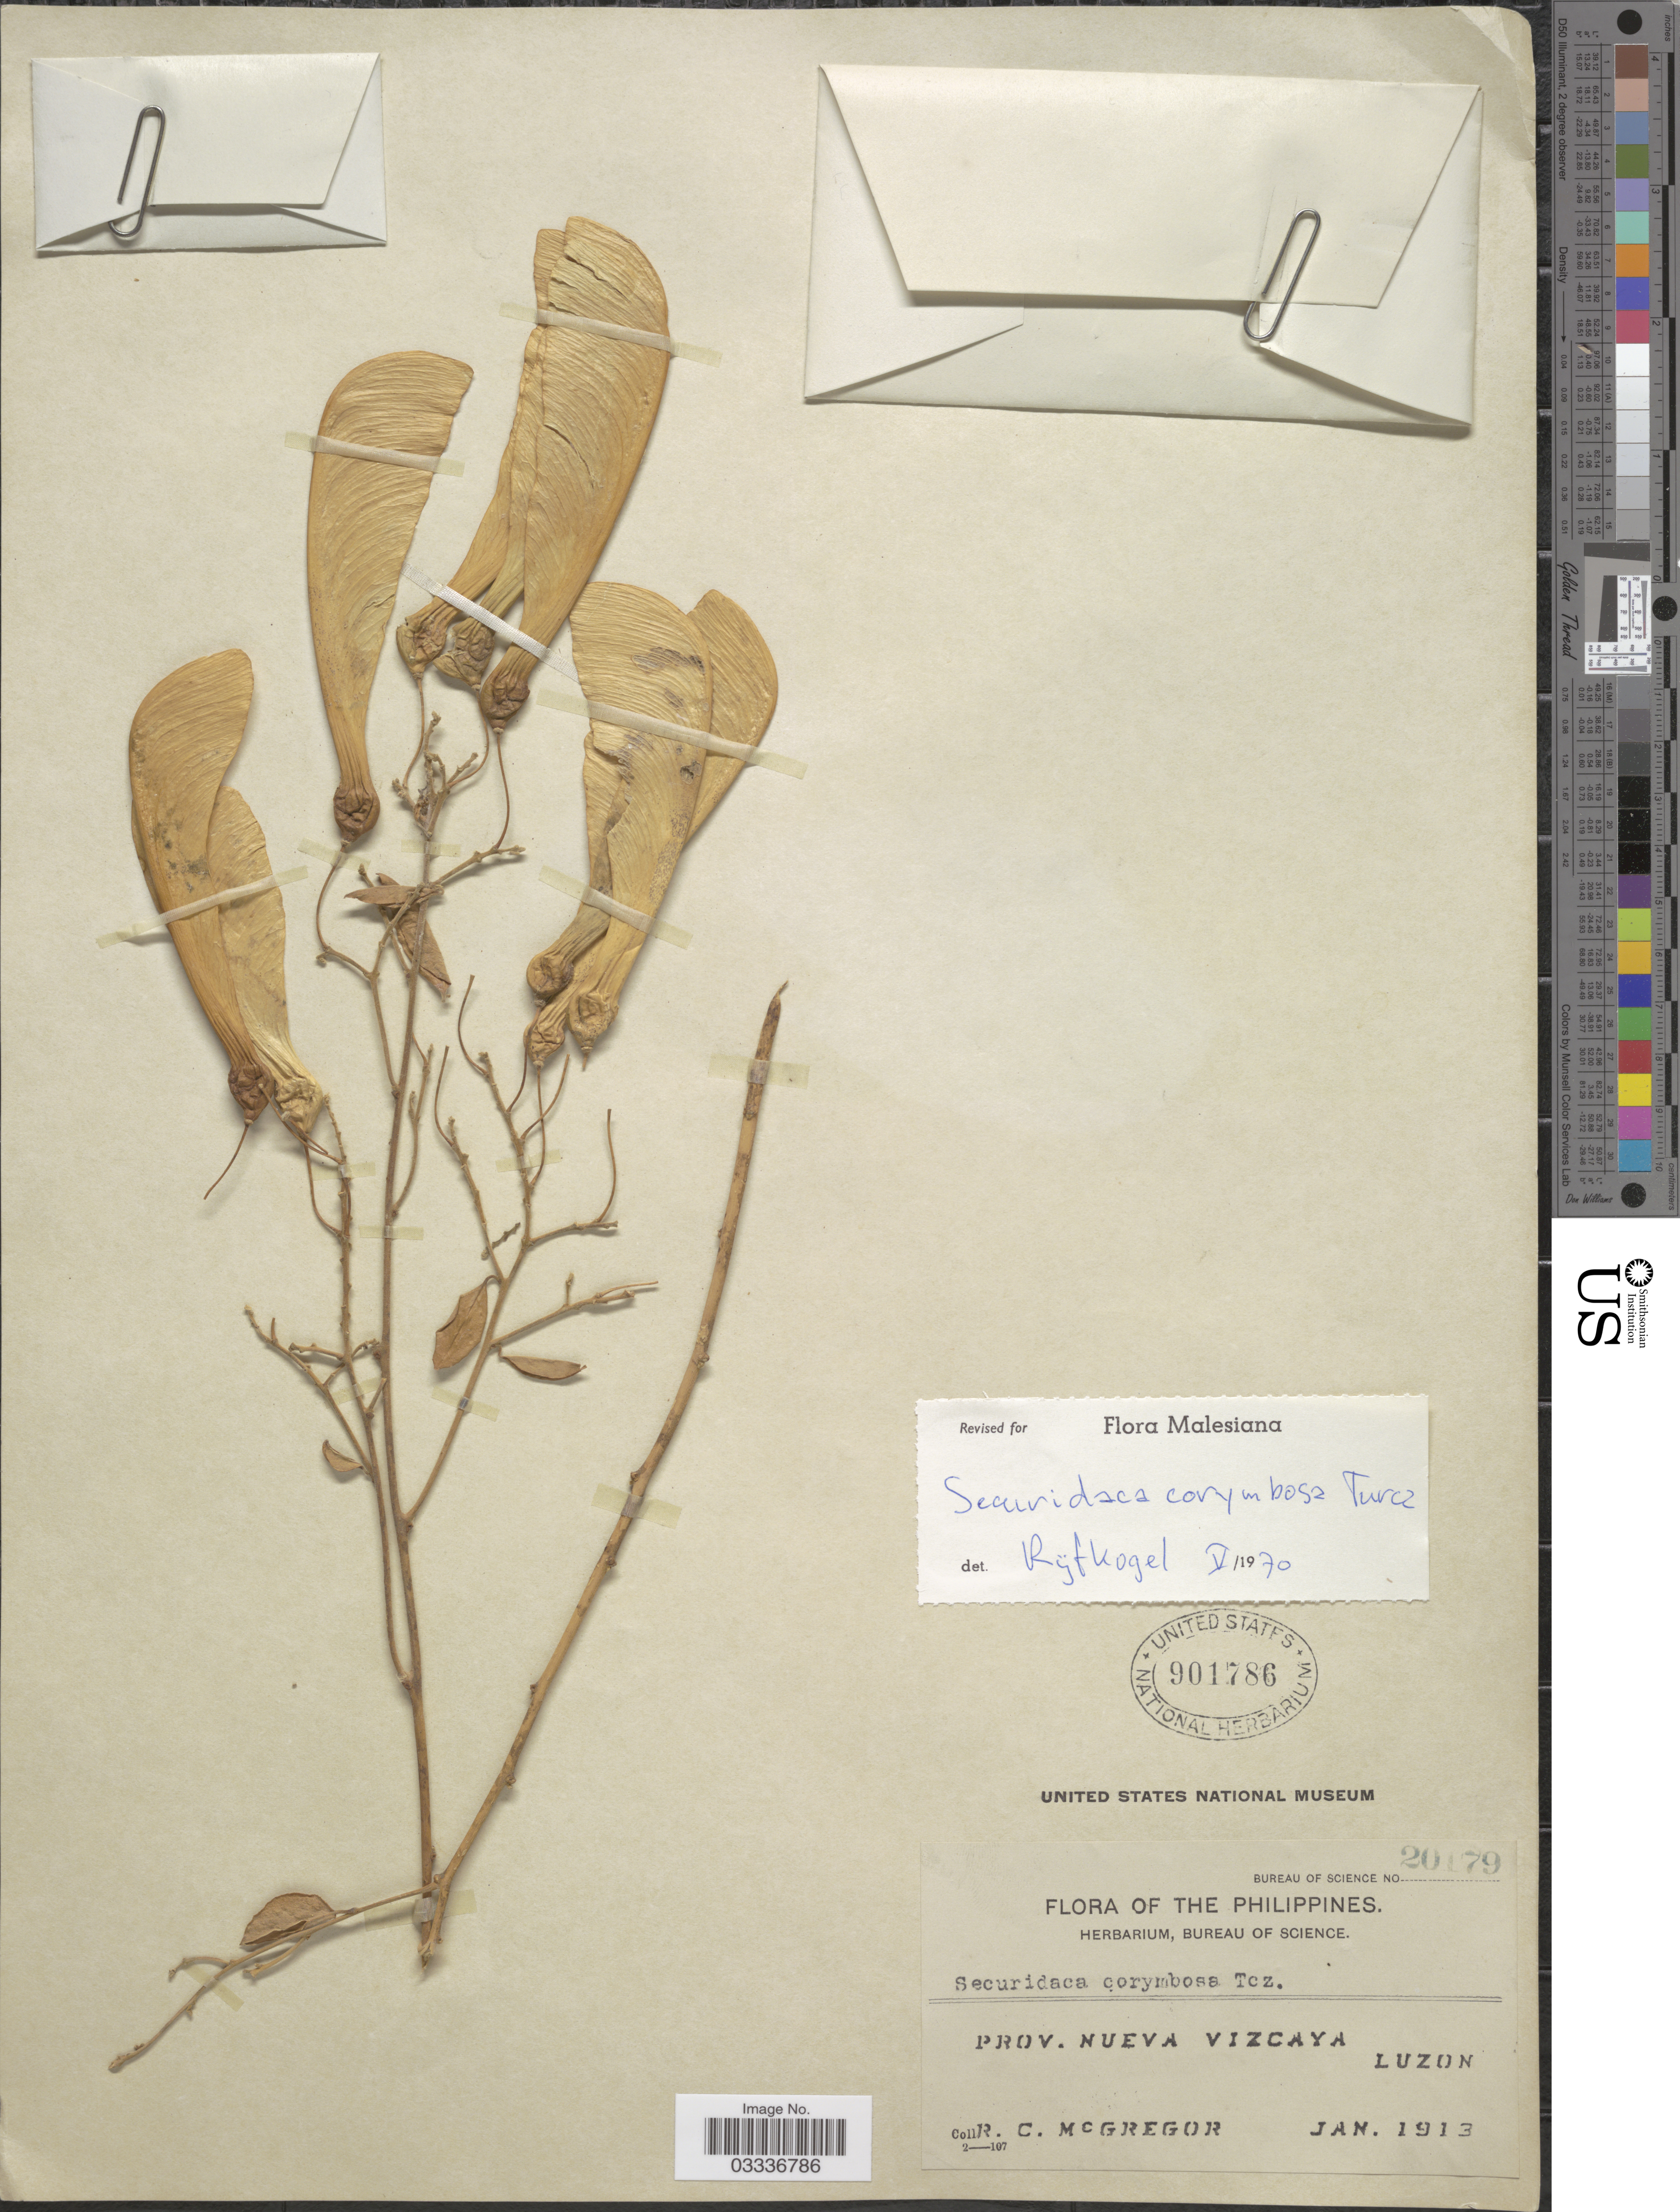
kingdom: Plantae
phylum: Tracheophyta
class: Magnoliopsida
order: Fabales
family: Polygalaceae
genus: Securidaca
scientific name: Securidaca corymbosa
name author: Turcz.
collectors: R. C. McGregor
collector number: Bureau of Science 20179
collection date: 1913-01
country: Philippines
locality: Prov. Nueva Vizcaya Luzon.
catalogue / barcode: US 901786